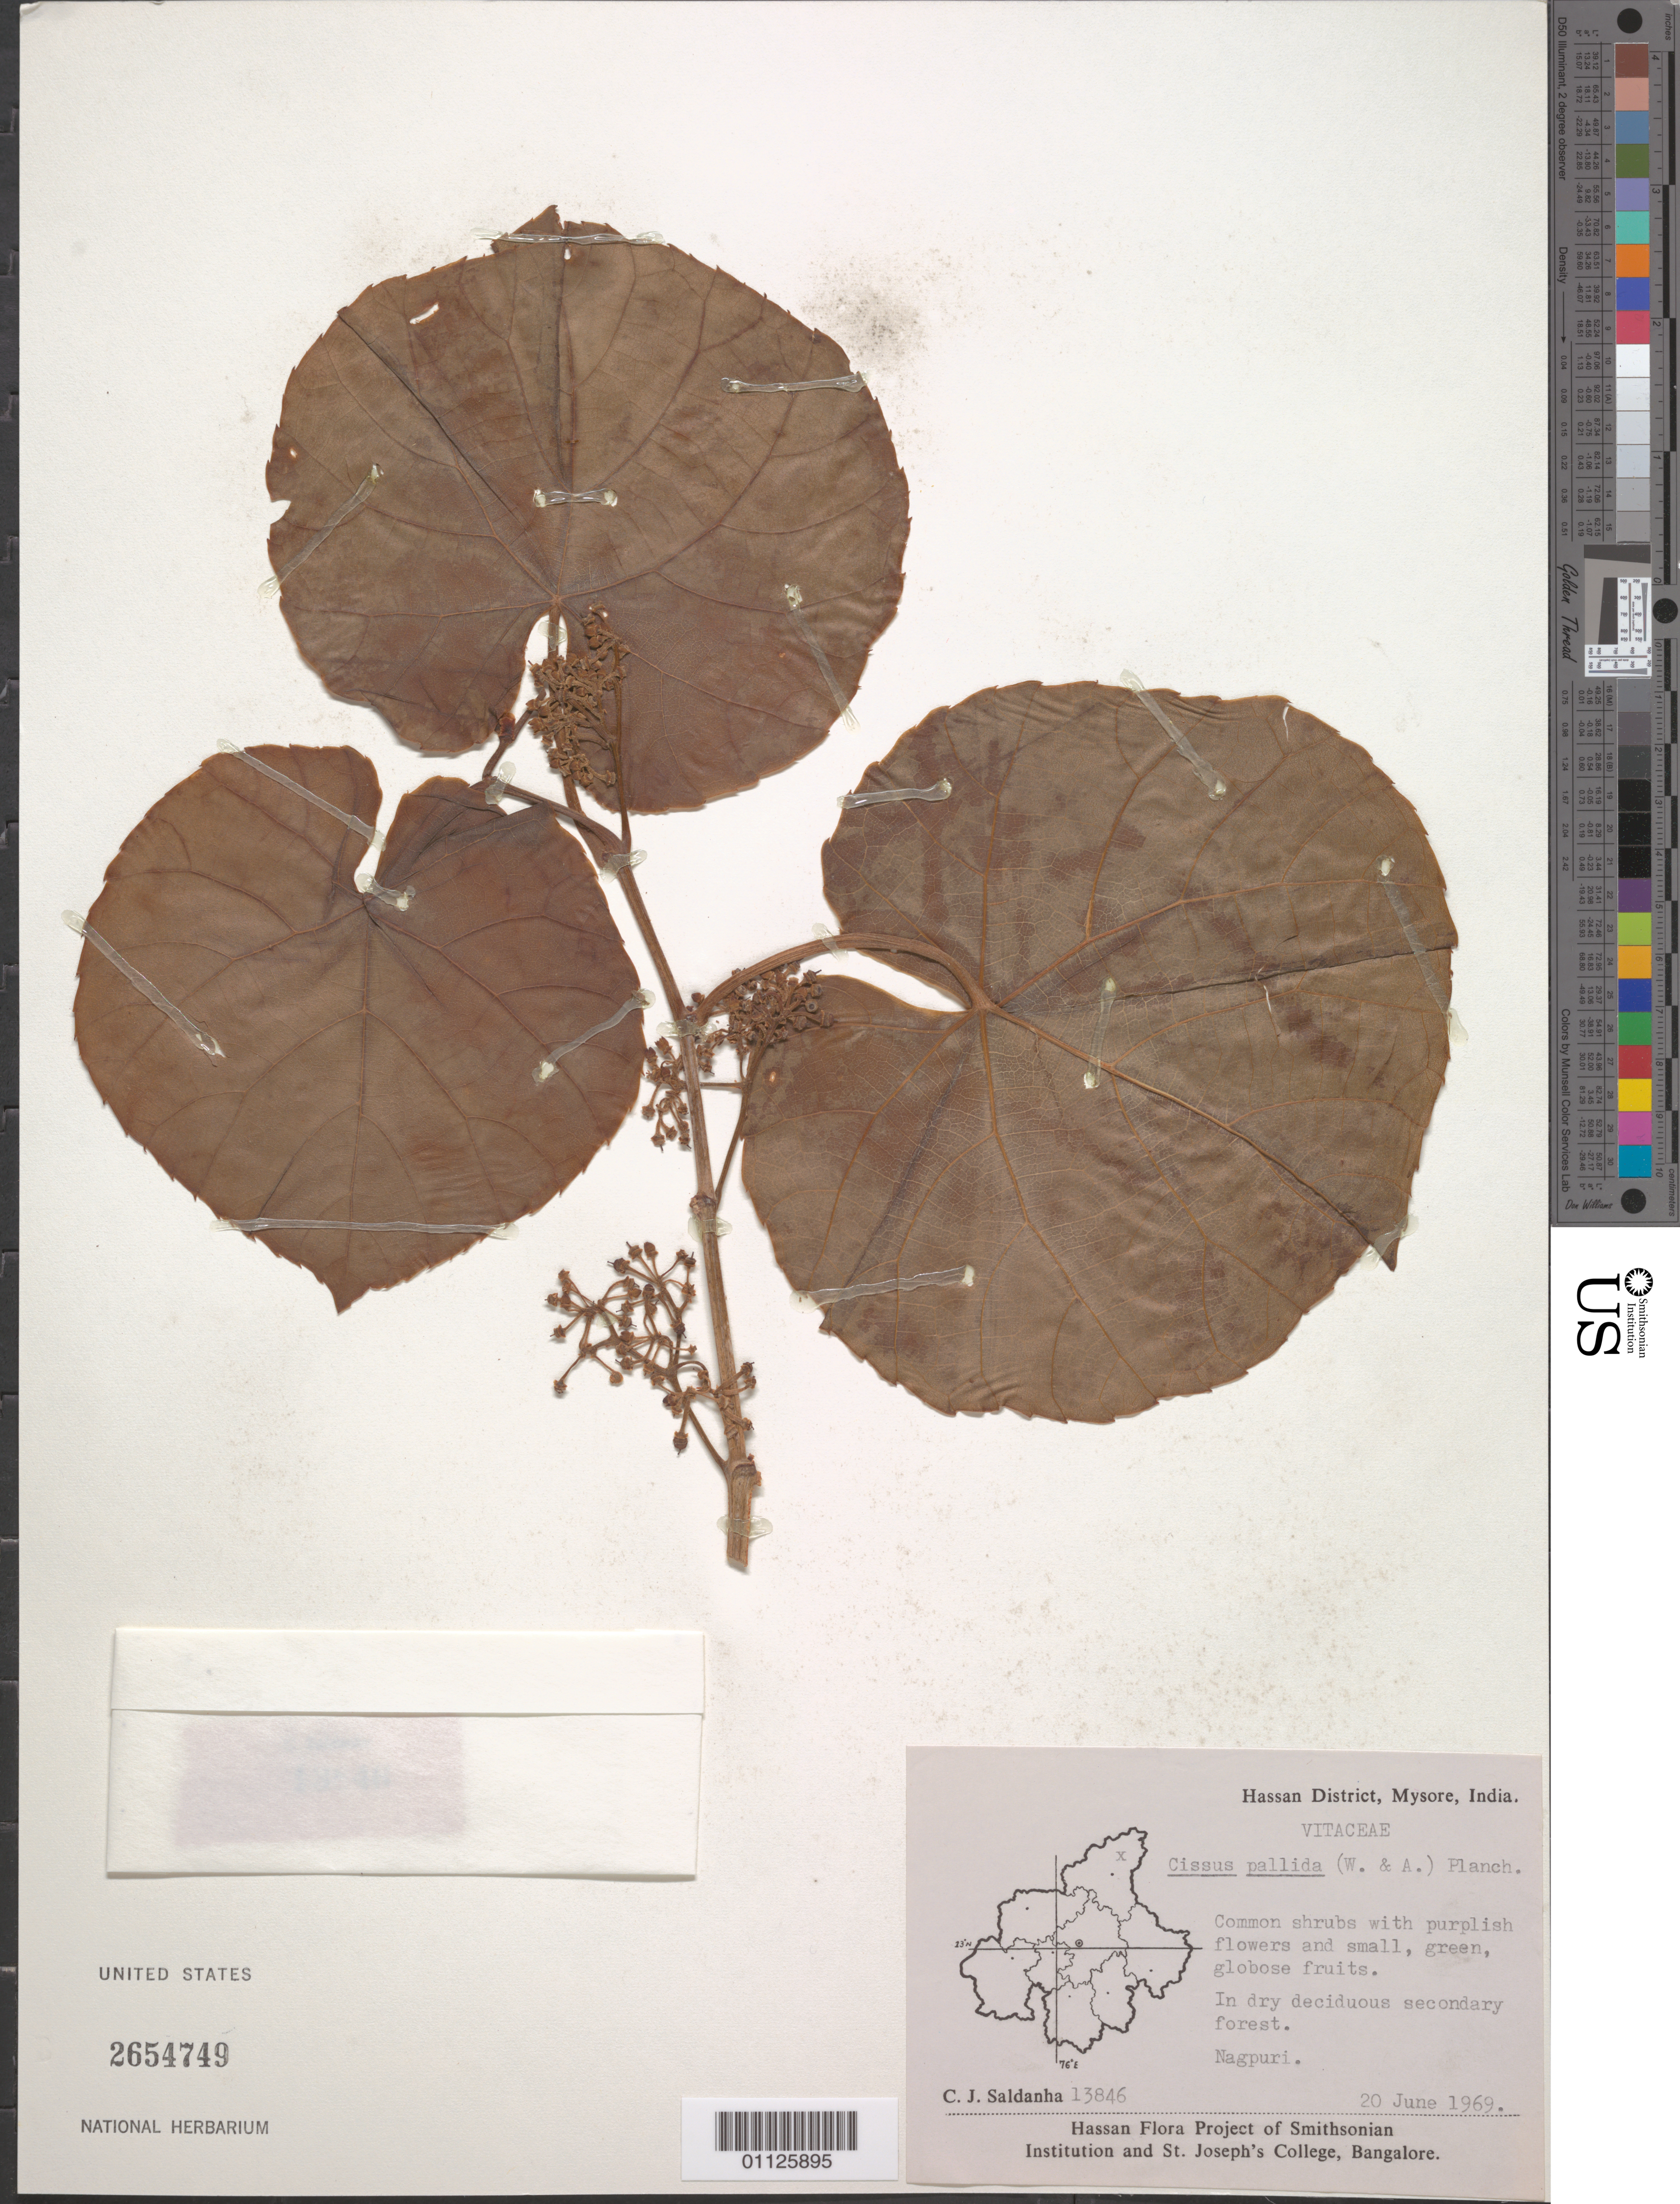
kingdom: Plantae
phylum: Tracheophyta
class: Magnoliopsida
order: Vitales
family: Vitaceae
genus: Cissus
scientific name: Cissus pallida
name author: (Wight & Arn.) Planch.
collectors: C. J. Saldanha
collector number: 13846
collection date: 1969-06-20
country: India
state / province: Karnataka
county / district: Mysore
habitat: In dry deciduous secondary forest. Common shrubs.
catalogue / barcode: US 2654749